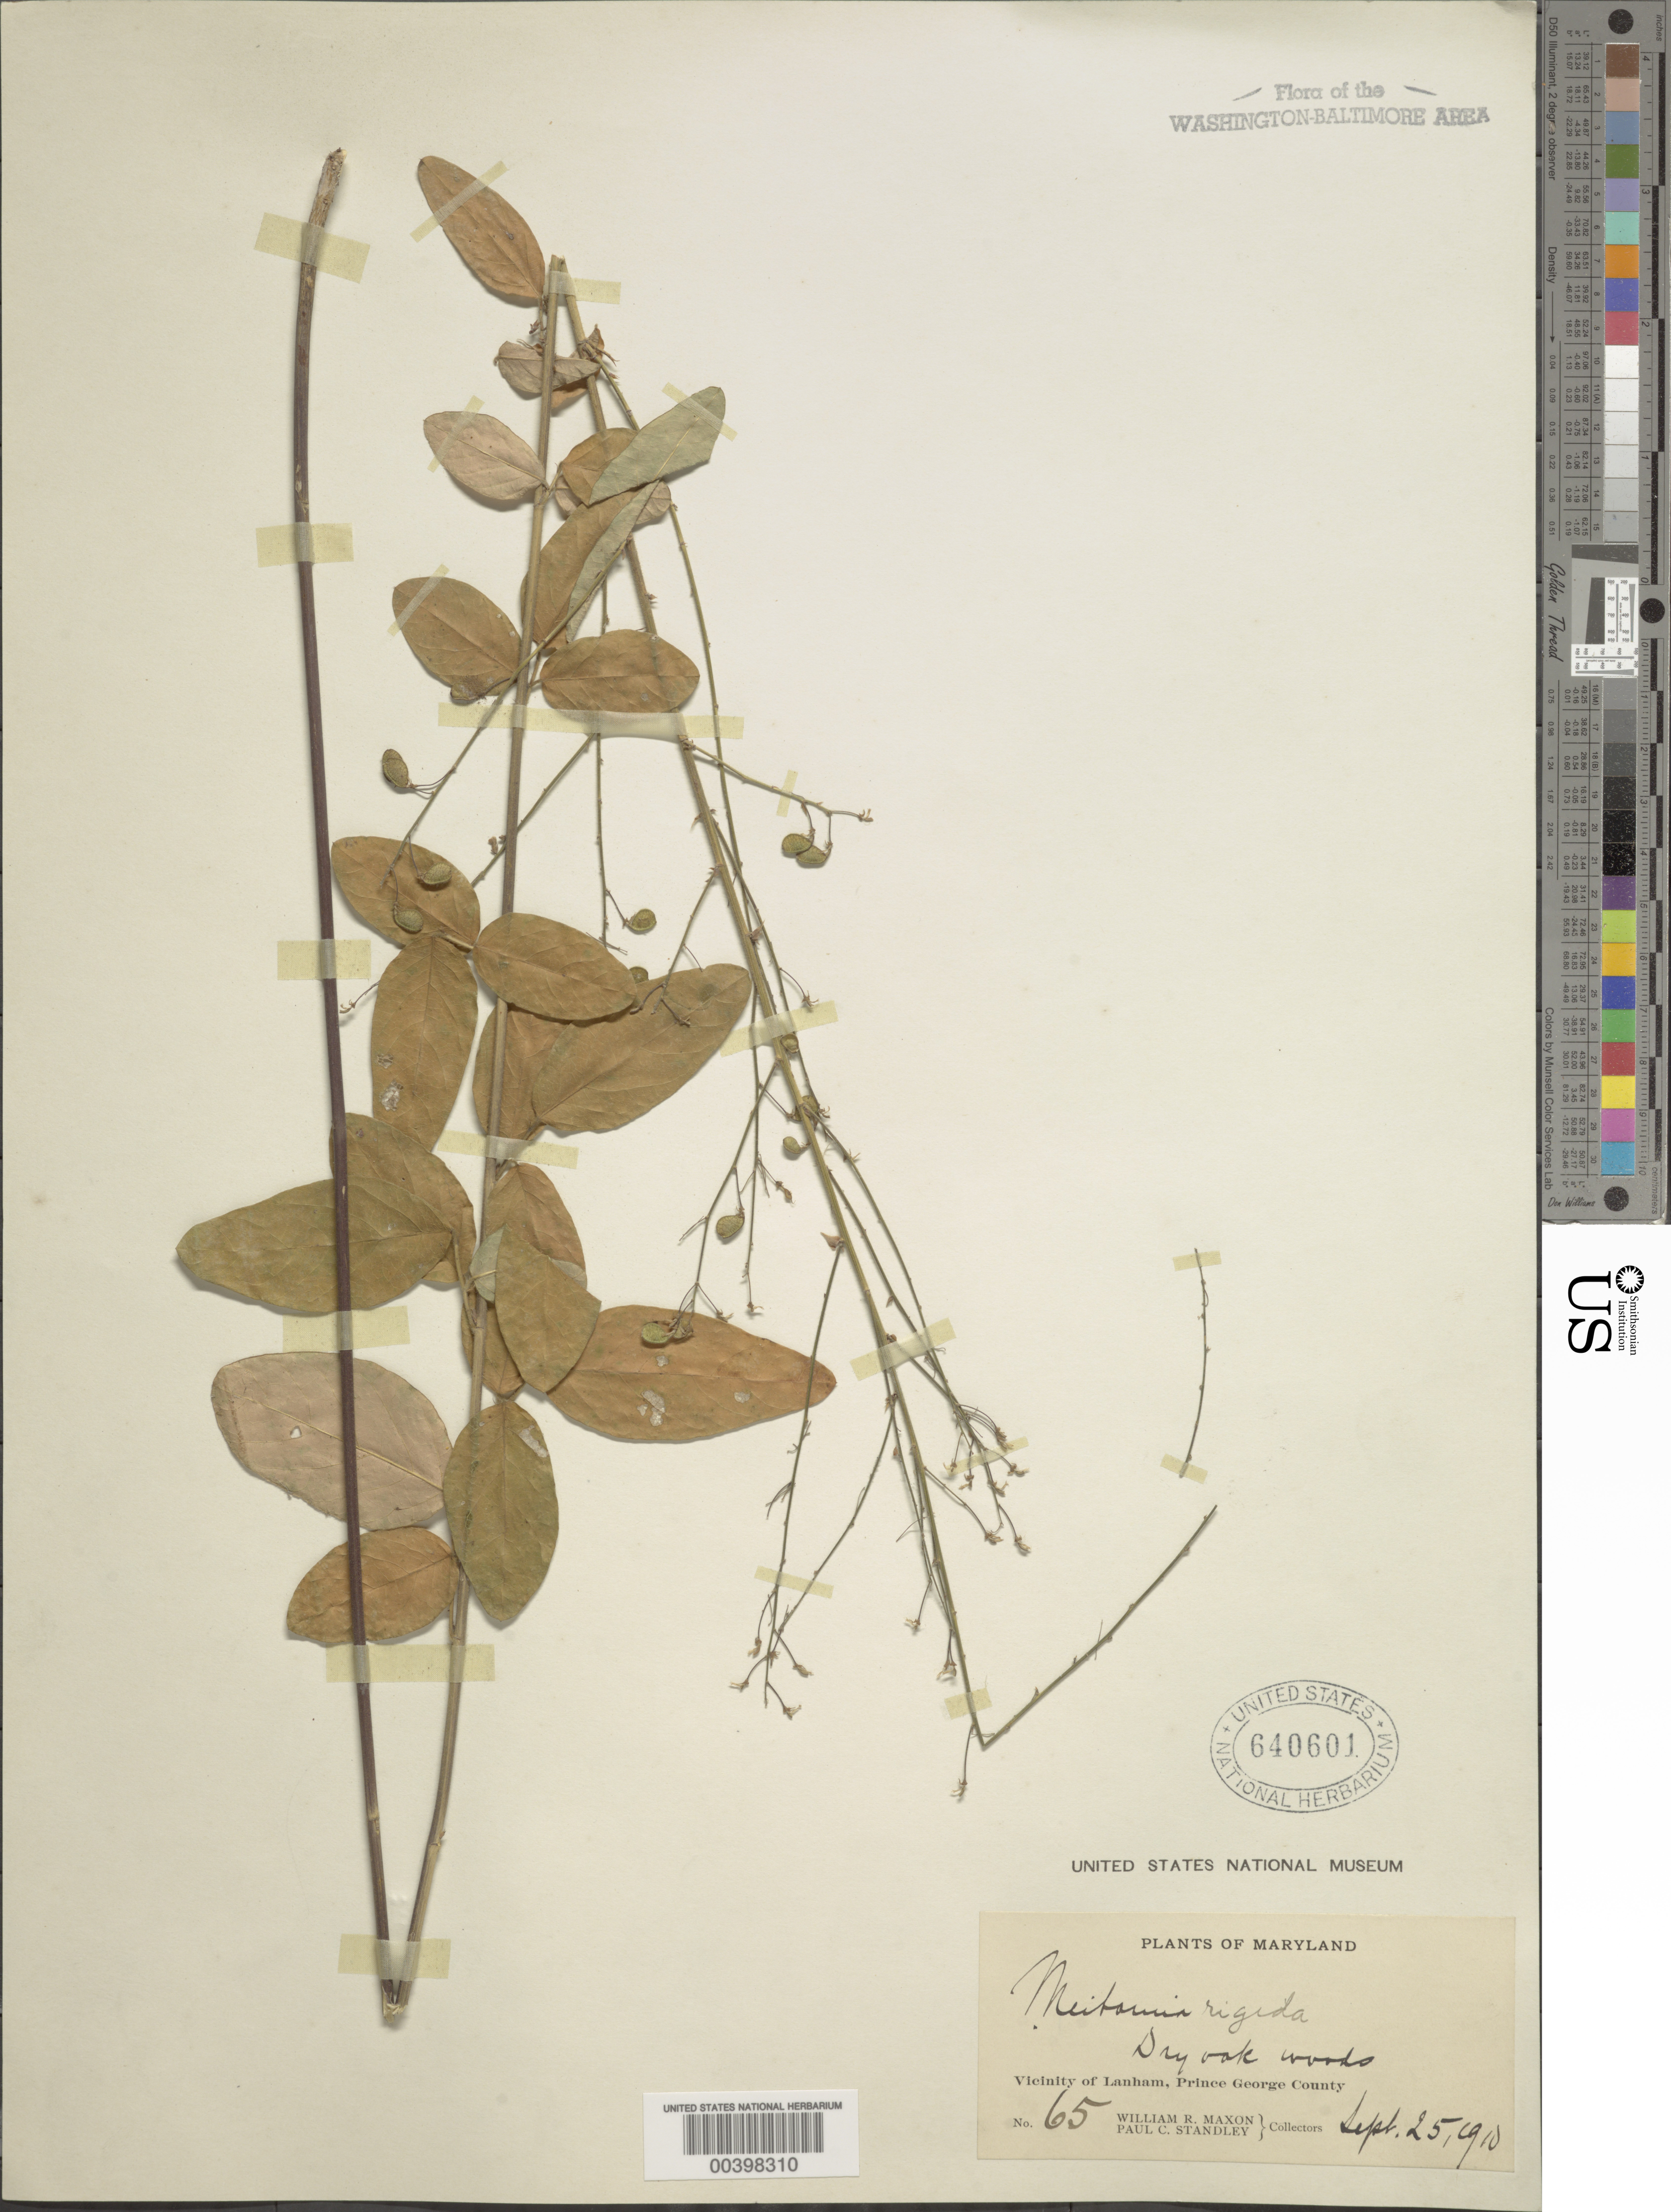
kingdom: Plantae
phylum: Tracheophyta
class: Magnoliopsida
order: Fabales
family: Fabaceae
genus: Desmodium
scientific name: Desmodium rigidum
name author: (Elliott) DC.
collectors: W. R. Maxon & P. C. Standley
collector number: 65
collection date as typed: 25 Sep 1910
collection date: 1910-09-25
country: United States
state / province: Maryland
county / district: Prince George's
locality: Lanham vicinity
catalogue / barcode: US 640601